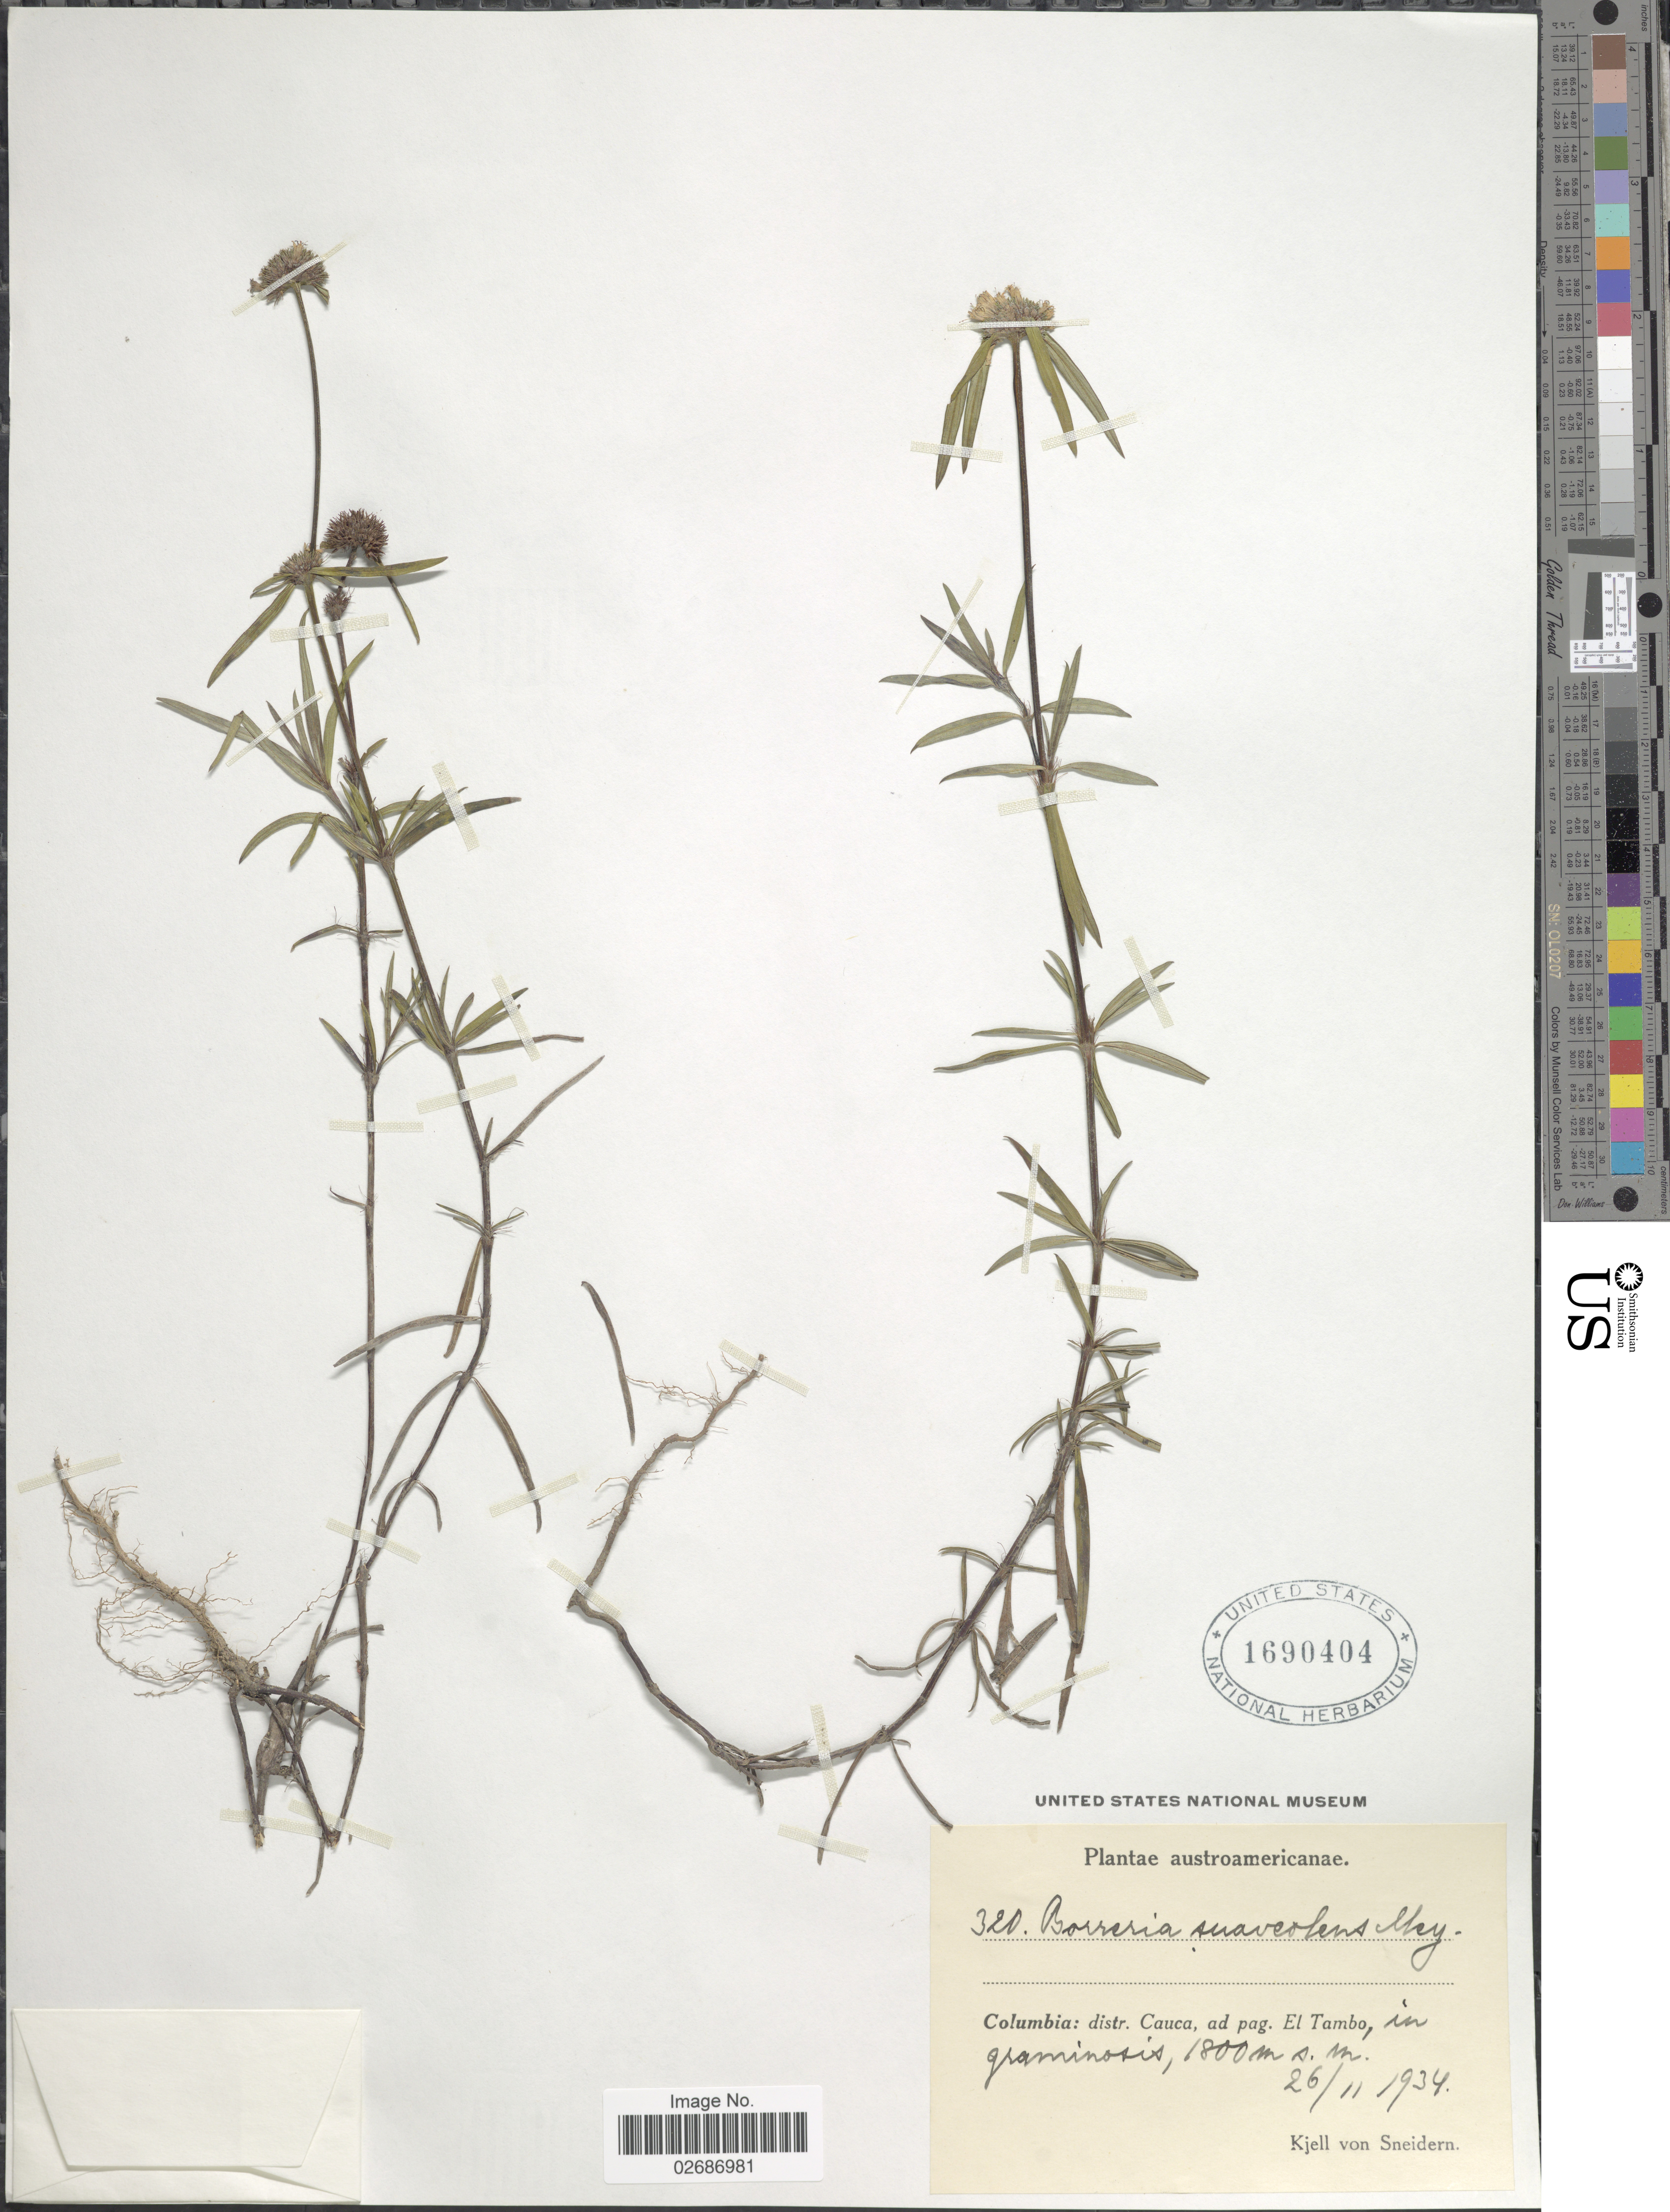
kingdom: Plantae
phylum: Tracheophyta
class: Magnoliopsida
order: Gentianales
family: Rubiaceae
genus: Borreria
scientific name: Borreria suaveolens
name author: G. Mey.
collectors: K. von Sneidern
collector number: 320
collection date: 1934-11-26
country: Colombia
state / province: Cauca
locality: Ad. pag. El Tambo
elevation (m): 1800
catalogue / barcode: US 1690404